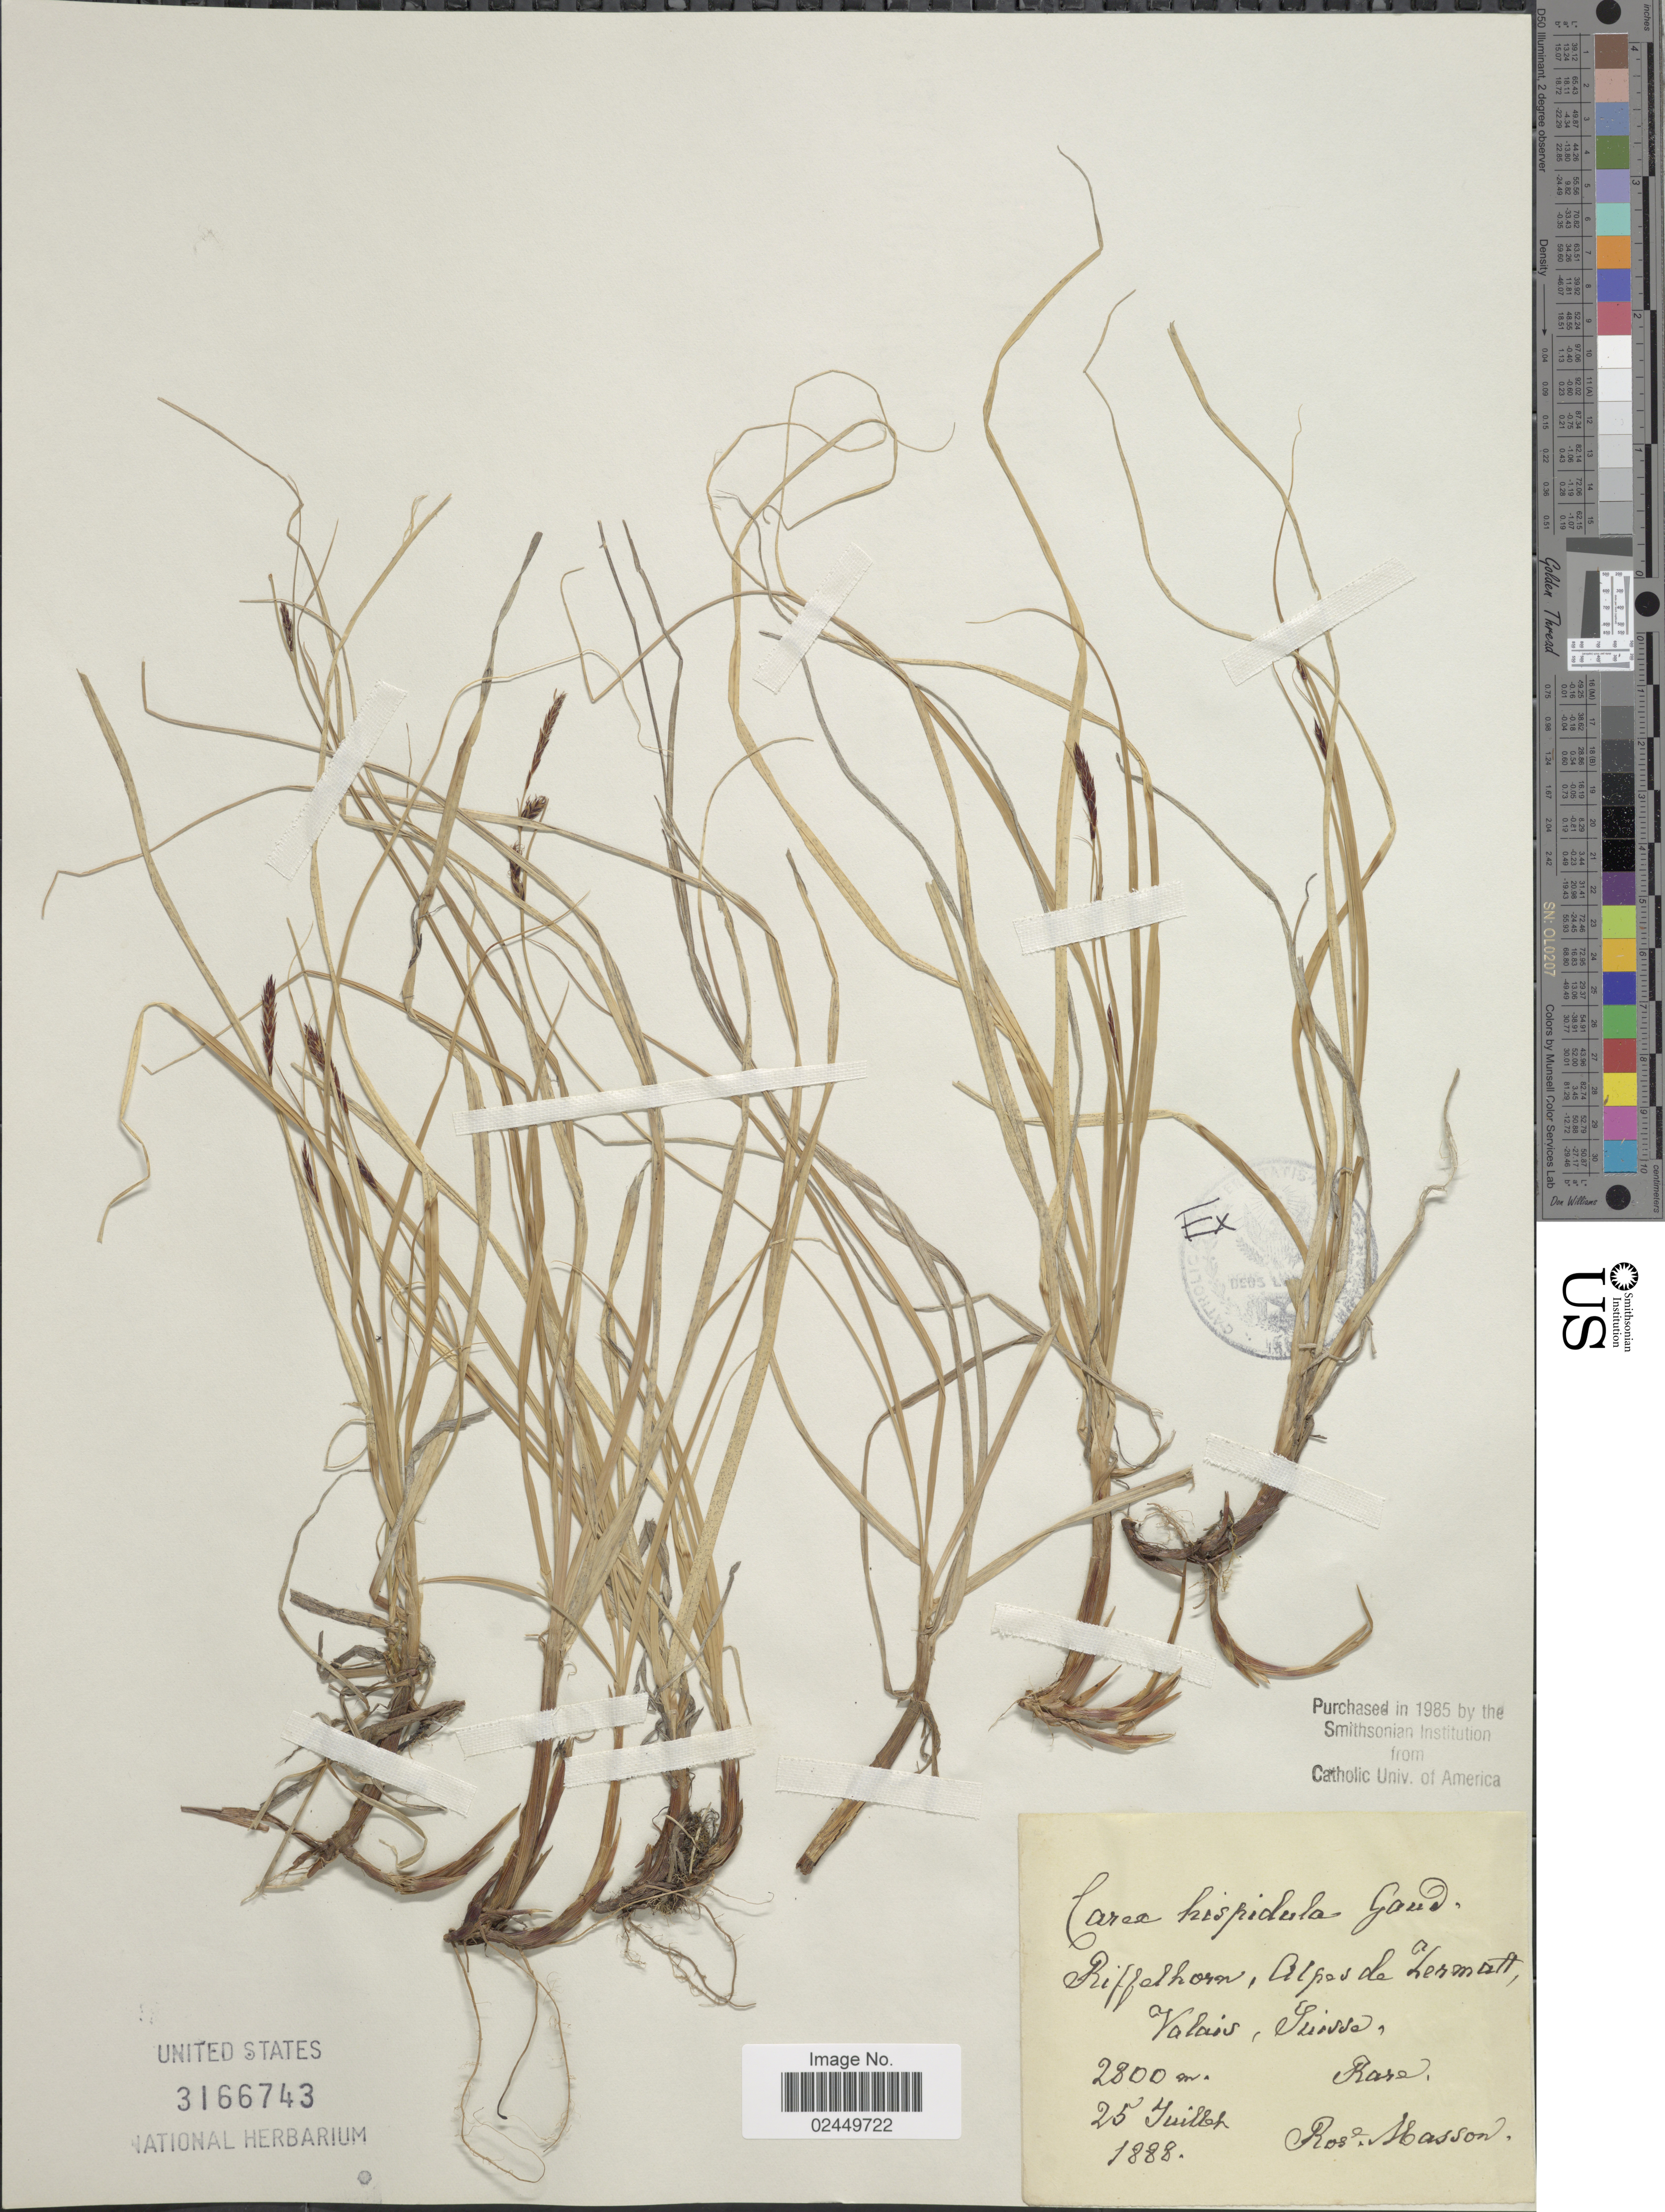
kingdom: Plantae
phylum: Tracheophyta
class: Liliopsida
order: Poales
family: Cyperaceae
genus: Carex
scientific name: Carex fimbriata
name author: Schkuhr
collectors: R. Masson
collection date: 1888-07-25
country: Switzerland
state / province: Valais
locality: Riffelhorn, Alpes de Zermatt, Valais, Suisse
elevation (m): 2800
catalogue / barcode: US 3166743